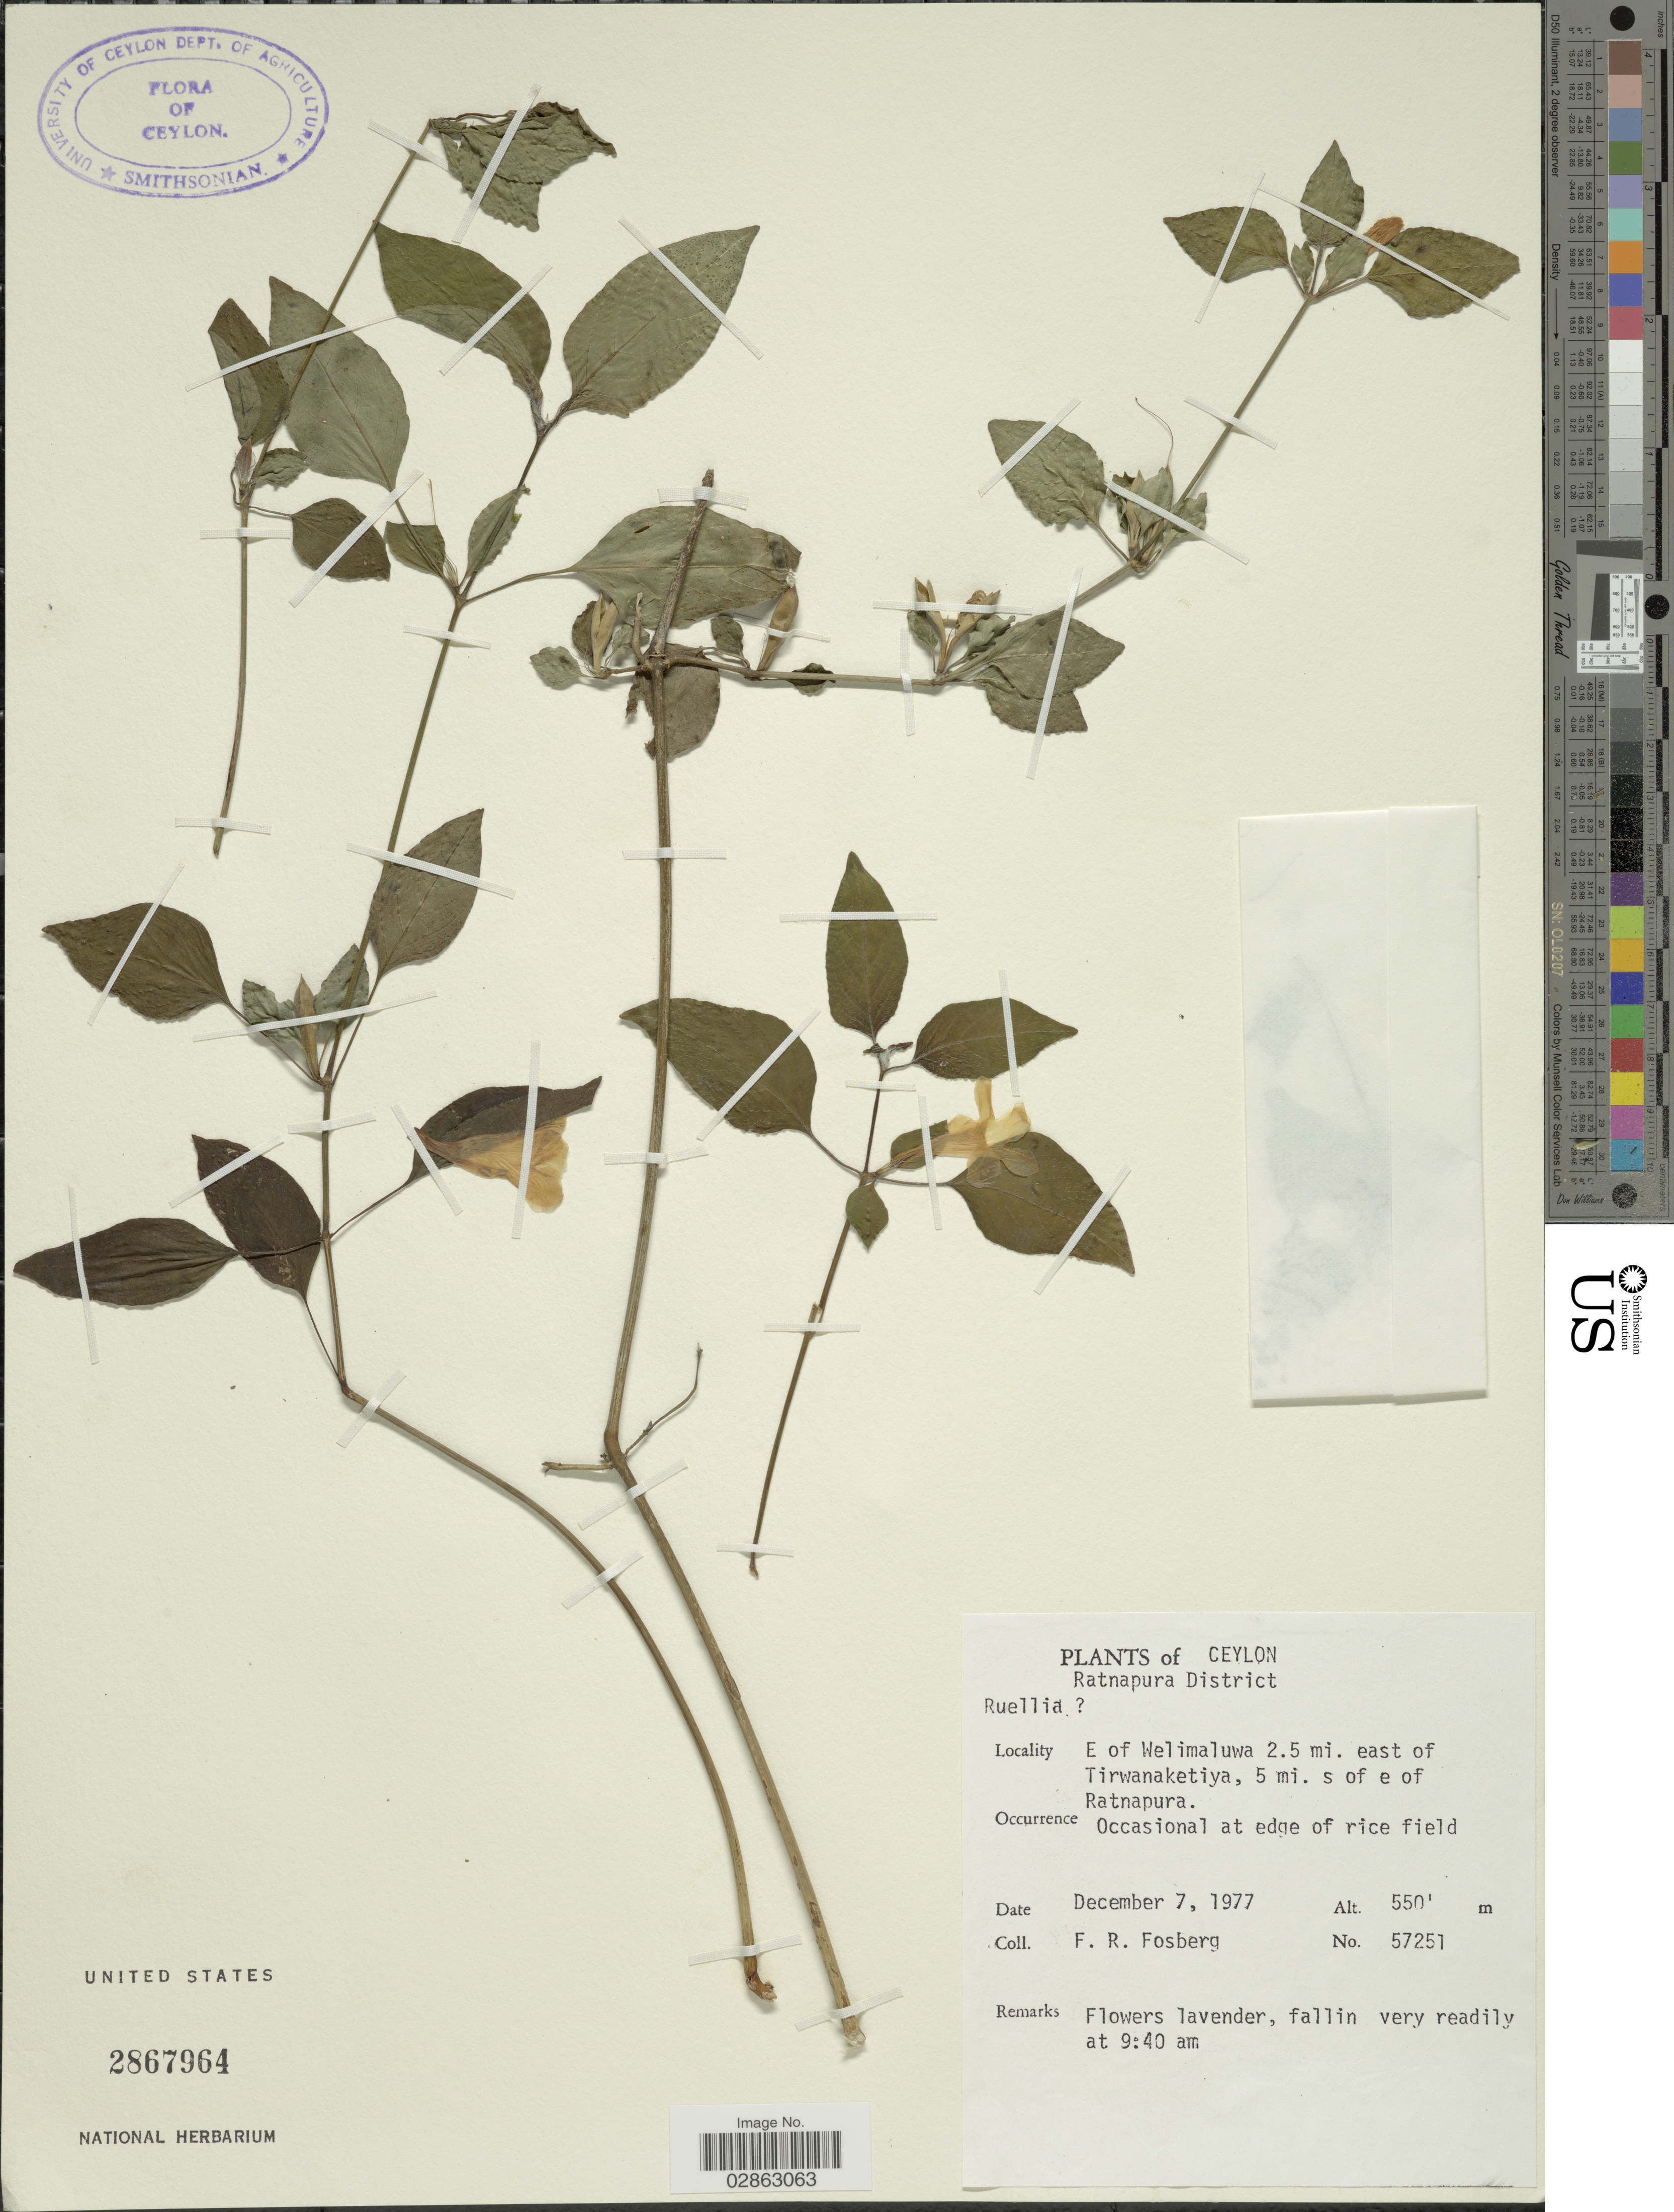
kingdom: Plantae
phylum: Tracheophyta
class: Magnoliopsida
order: Lamiales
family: Acanthaceae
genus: Ruellia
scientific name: Ruellia sp.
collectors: F. R. Fosberg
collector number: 57251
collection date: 1977-12-07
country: Sri Lanka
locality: Ceylon. Ratnapura District. E of Welimaluwa 2.5 mi. east of Tirwanaketiya, 5 mi. s of e of Ratnapura.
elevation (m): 168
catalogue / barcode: US 2867964